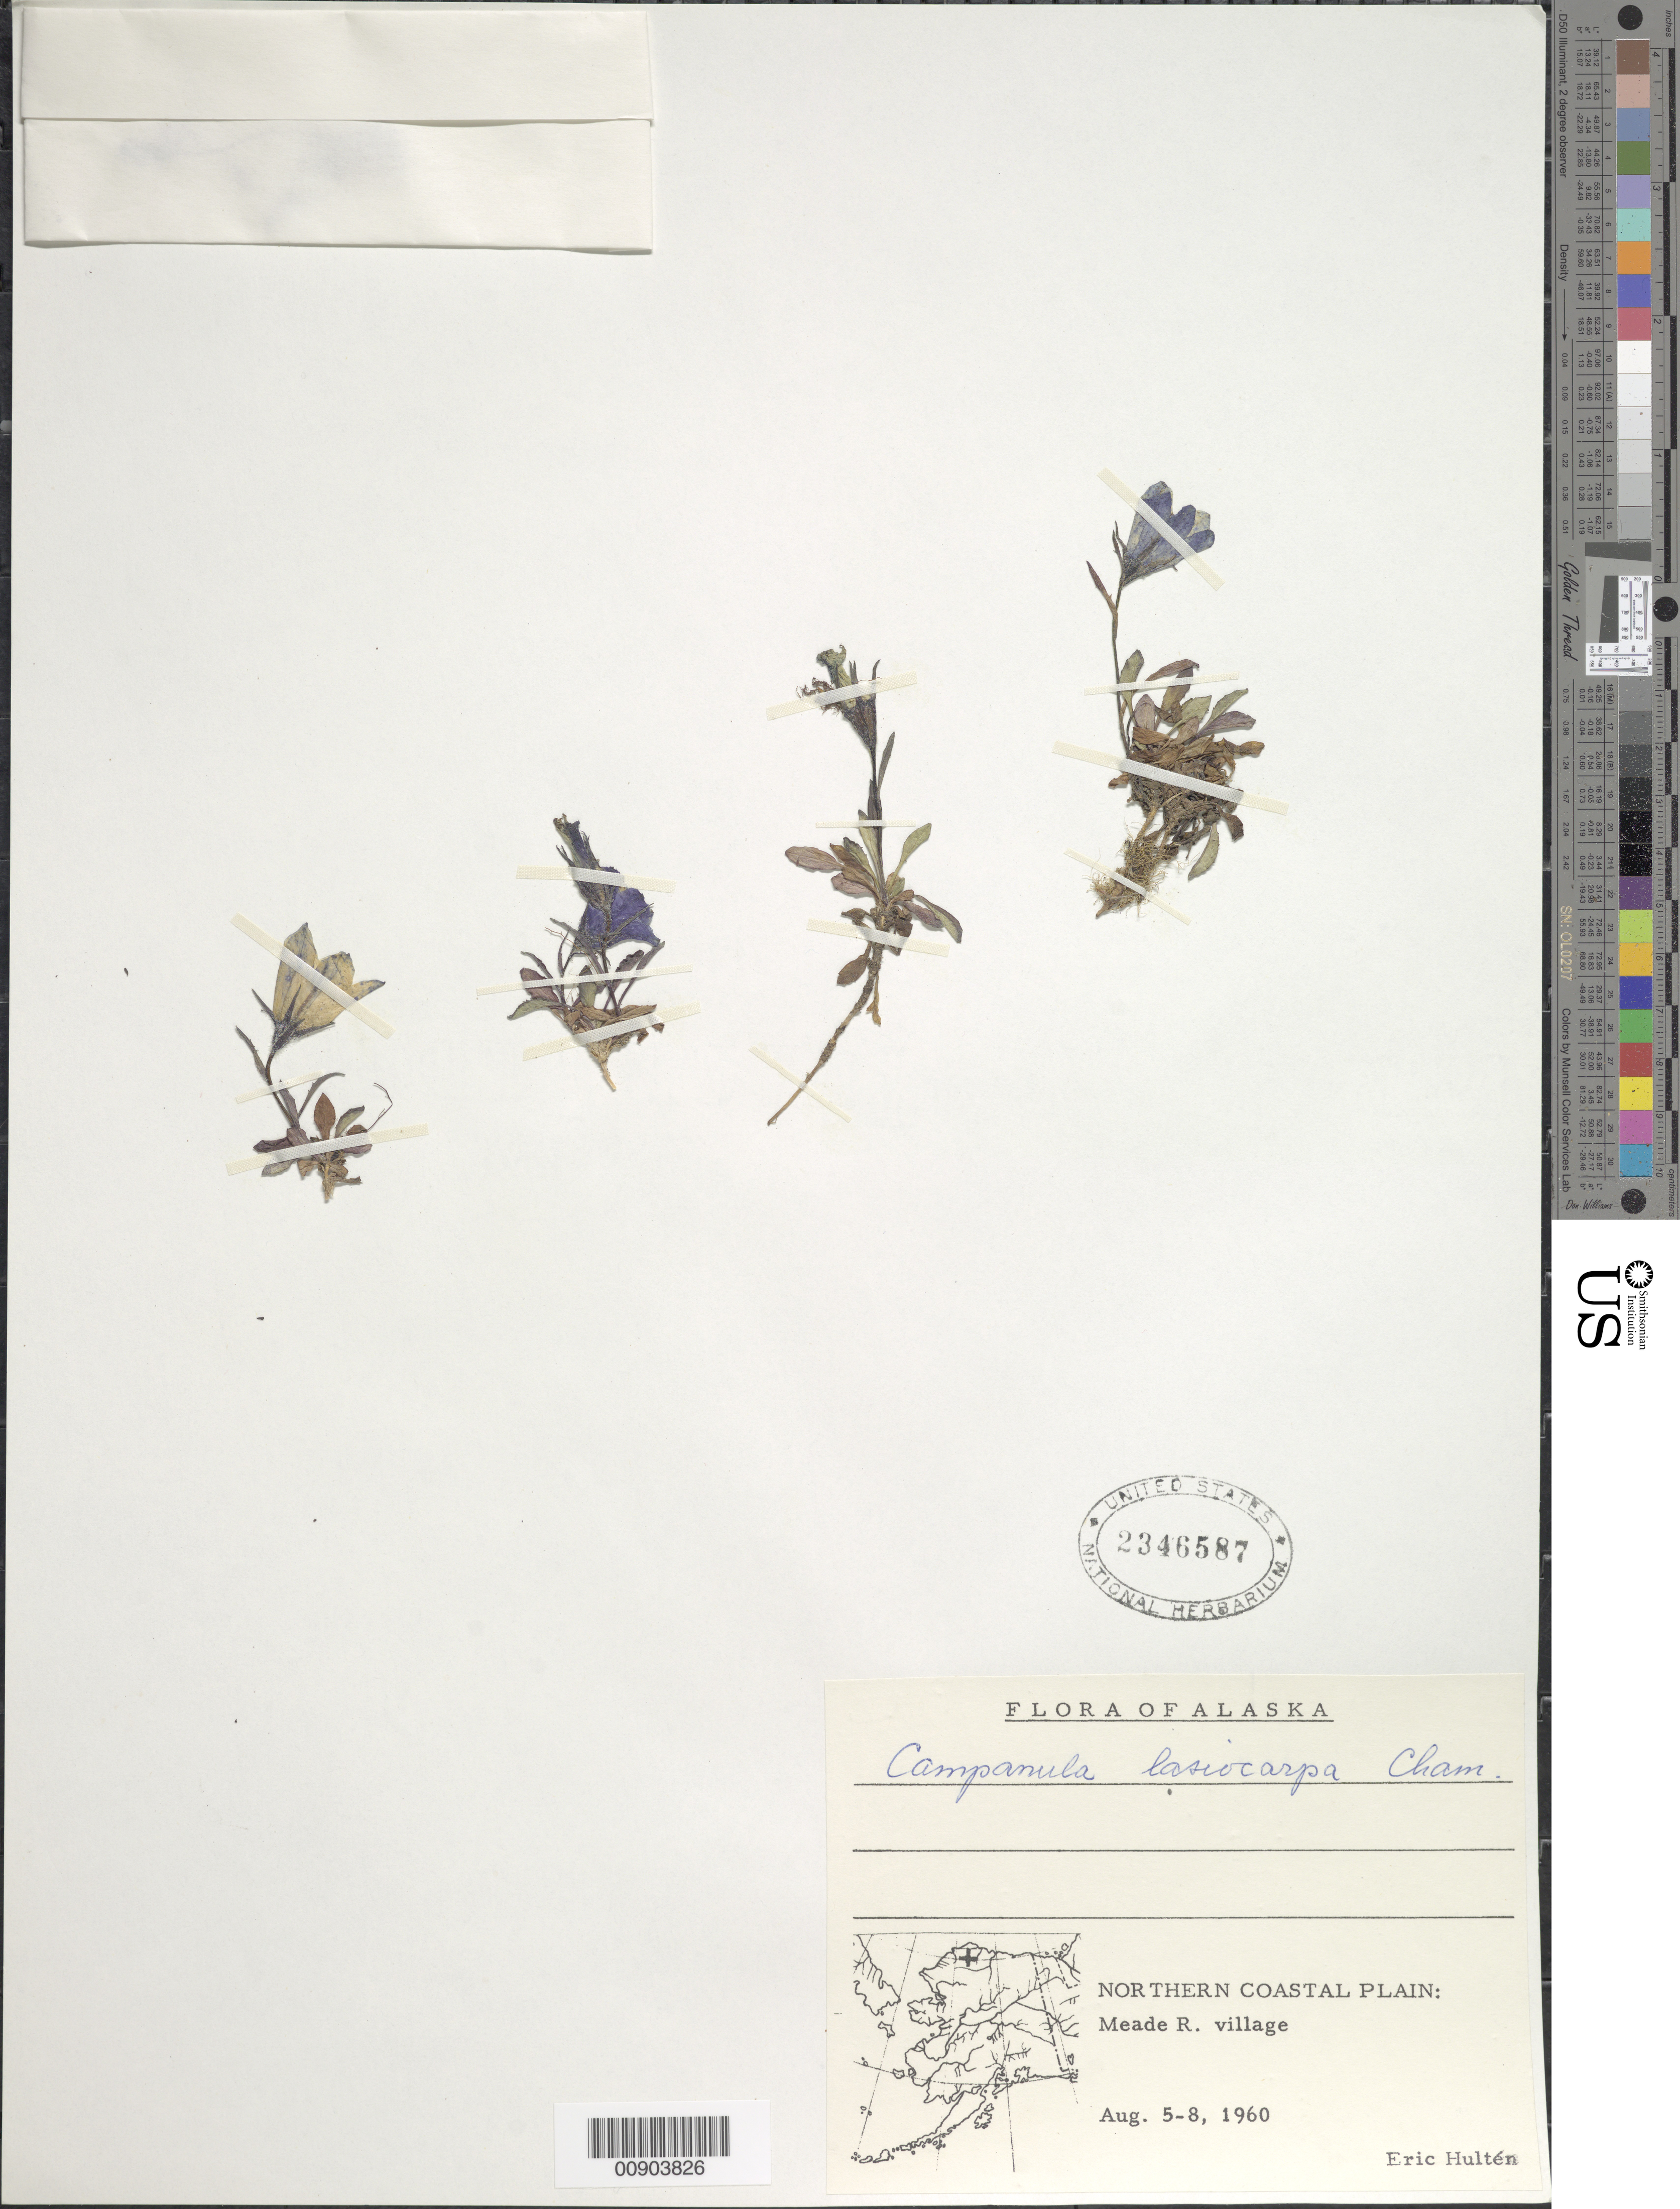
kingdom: Plantae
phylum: Tracheophyta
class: Magnoliopsida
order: Asterales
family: Campanulaceae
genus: Campanula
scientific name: Campanula lasiocarpa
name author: Cham.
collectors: E. G. Hultén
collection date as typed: Aug. 5-8, 1960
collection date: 1960-08-05/1960-08-08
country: United States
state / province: Alaska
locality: Northern Coastal Plain: Meade R. village.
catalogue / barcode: US 2346587